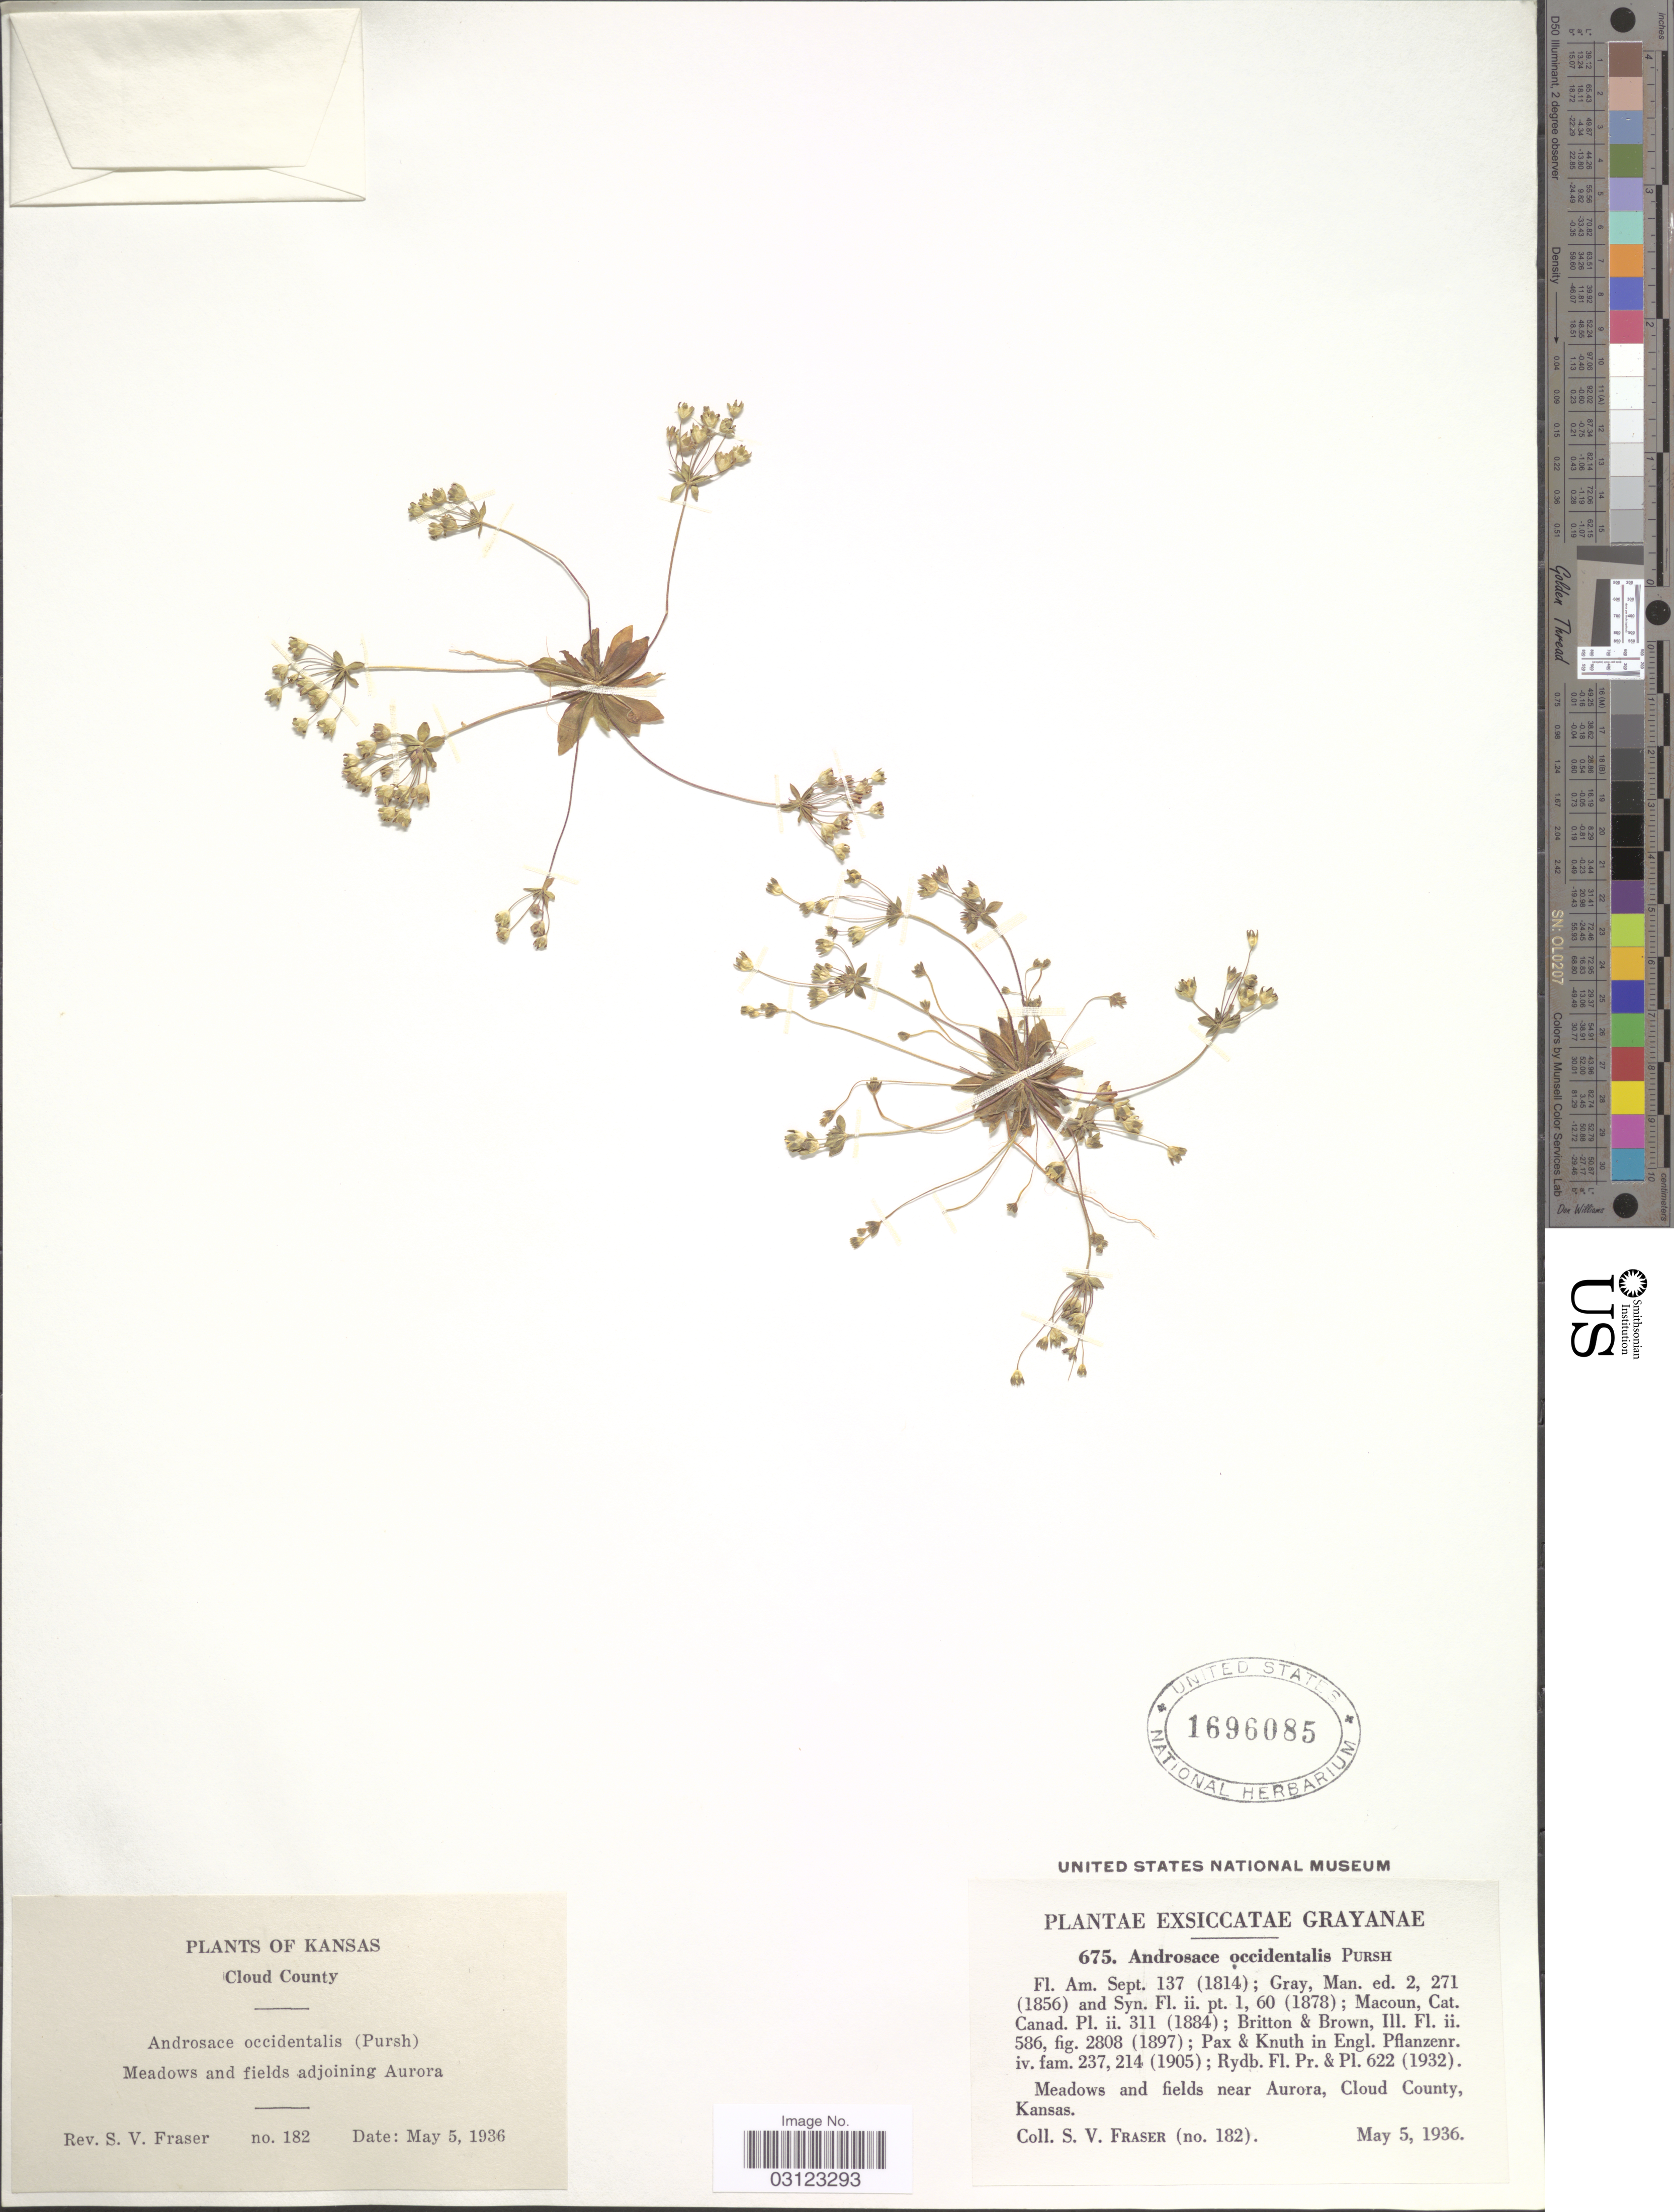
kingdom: Plantae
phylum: Tracheophyta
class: Magnoliopsida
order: Ericales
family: Primulaceae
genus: Androsace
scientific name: Androsace occidentalis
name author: (Pursh) Pursh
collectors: S. Fraser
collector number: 182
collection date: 1936-05-05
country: United States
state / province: Kansas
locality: Grayanae [unsure placement] Cloud County. Meadows and fields adjoining Aurora.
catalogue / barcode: US 1696085